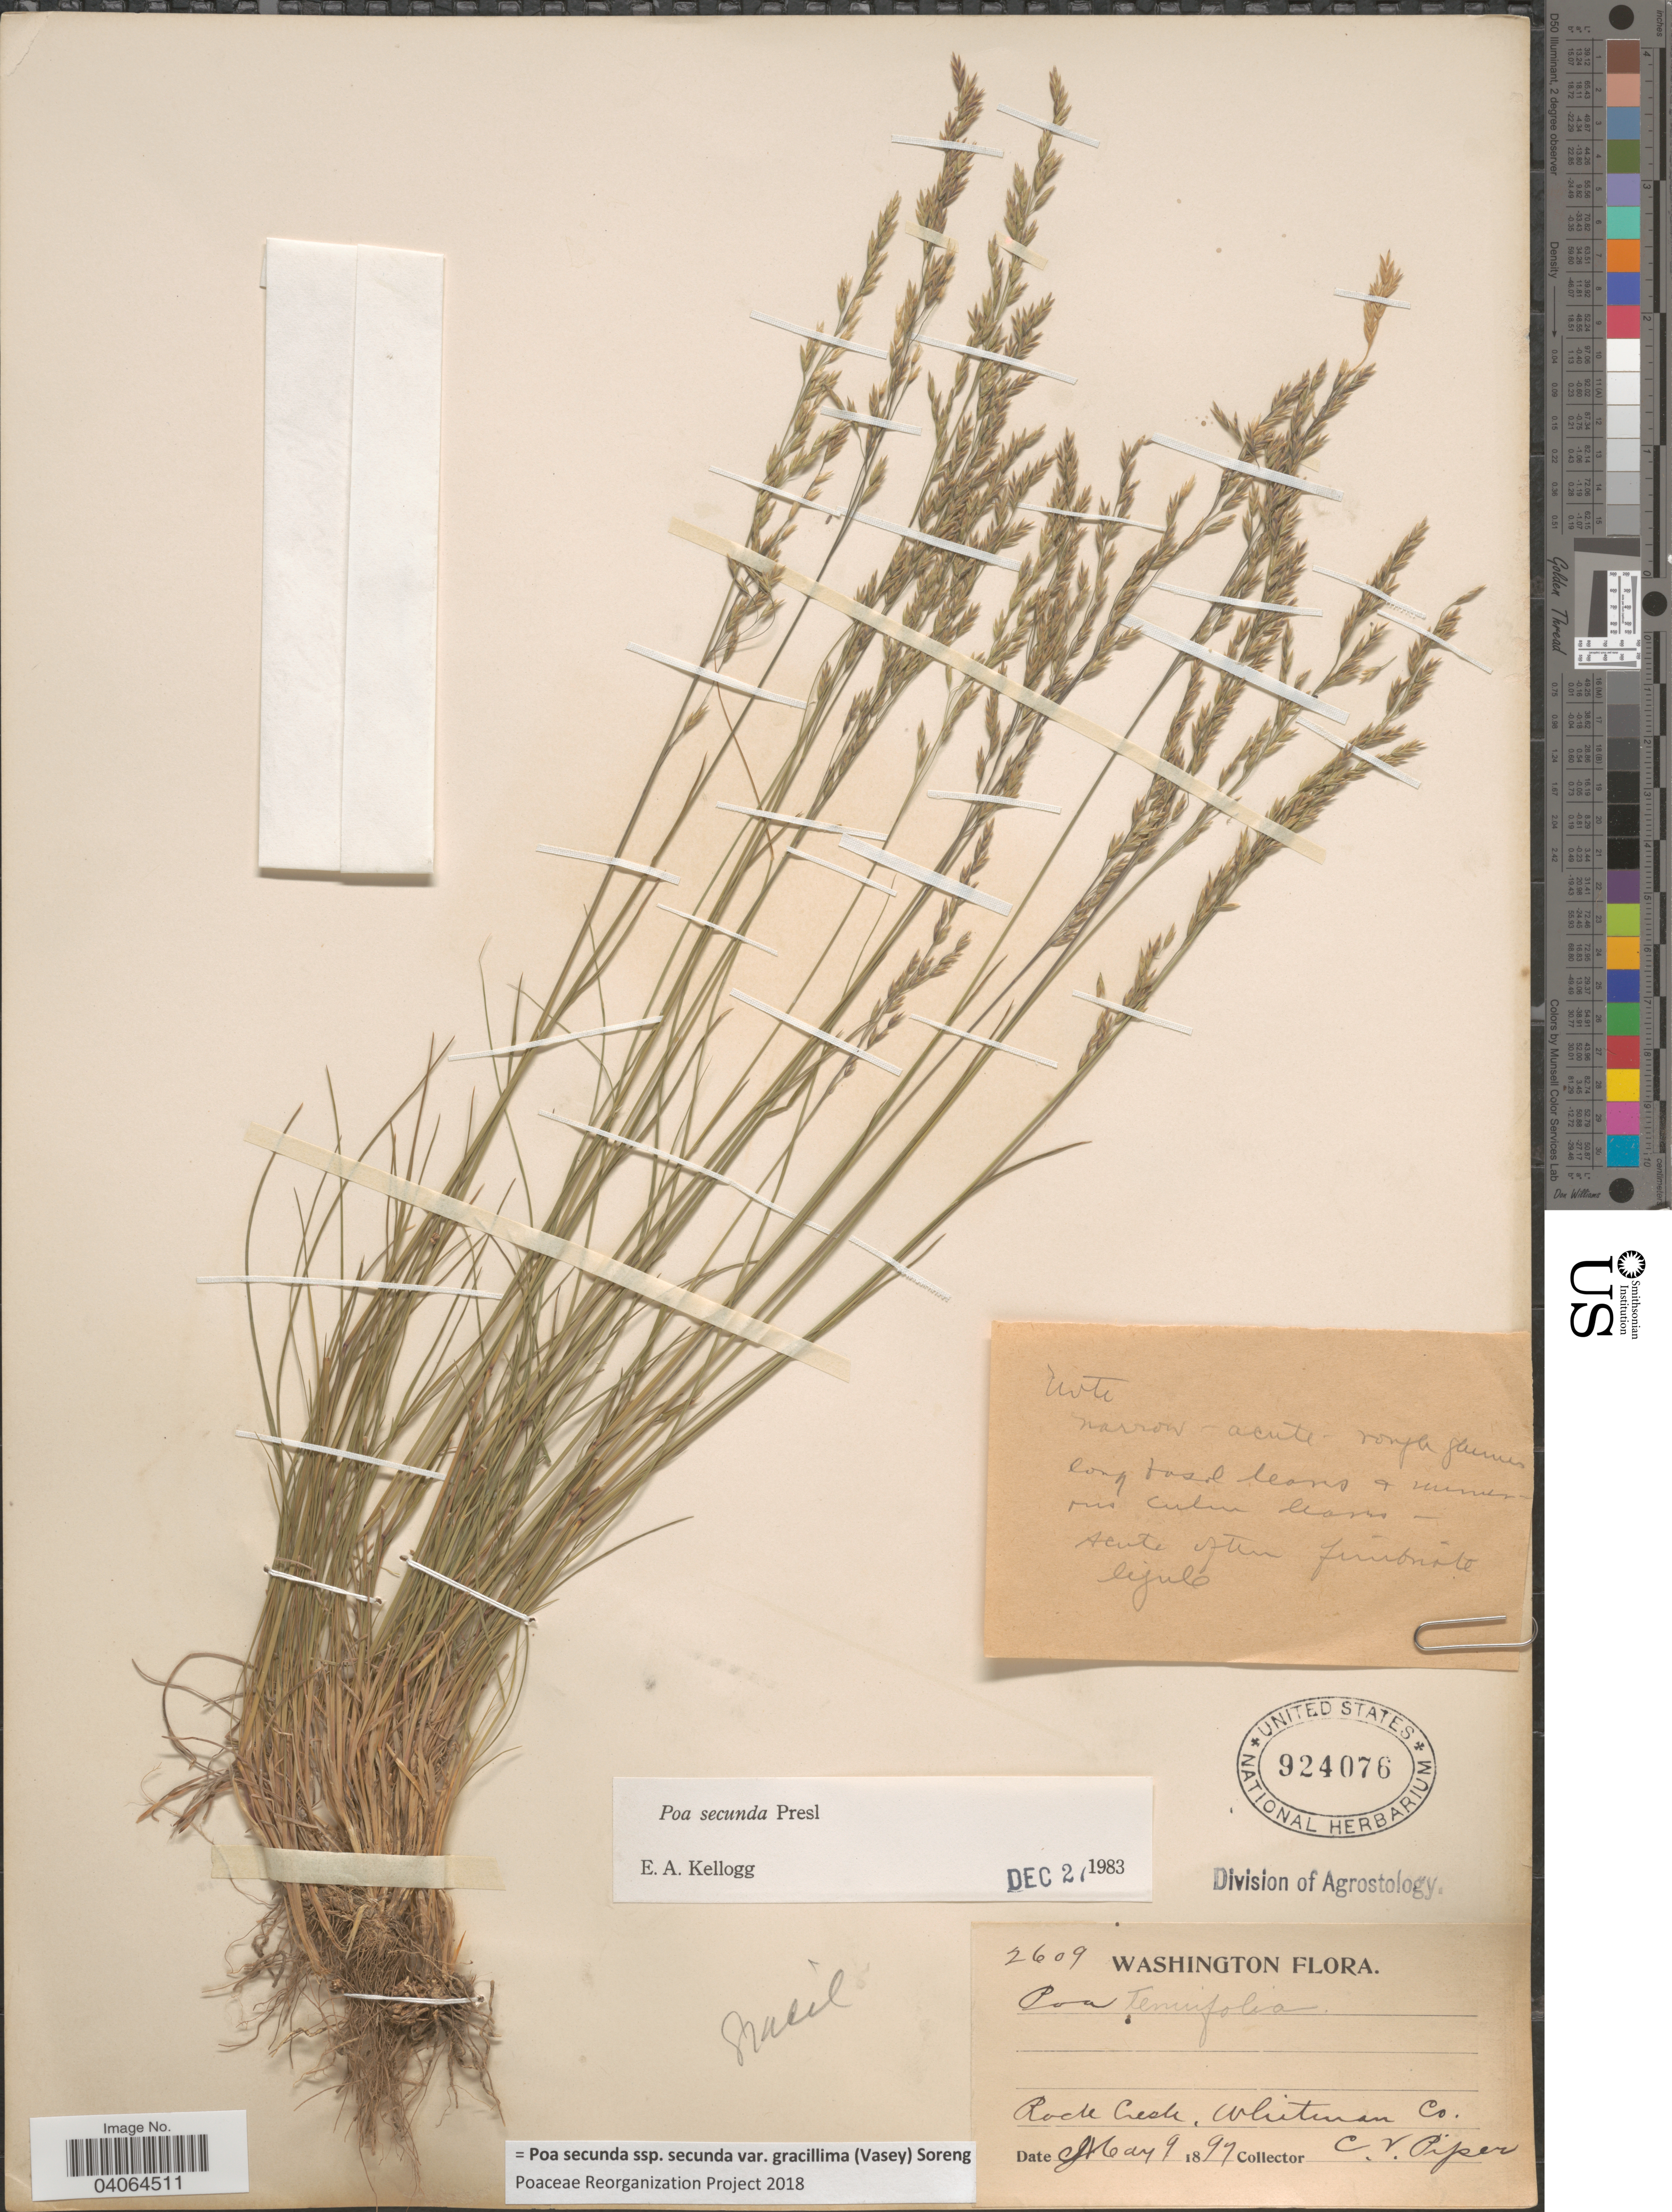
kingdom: Plantae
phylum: Tracheophyta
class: Liliopsida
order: Poales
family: Poaceae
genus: Poa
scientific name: Poa secunda subsp. secunda var. gracillima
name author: (Vasey) Soreng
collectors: C. V. Piper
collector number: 2609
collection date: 1897-05-09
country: United States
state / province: Washington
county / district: Whitman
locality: Rock Creek, Whitman Co.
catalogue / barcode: US 924076